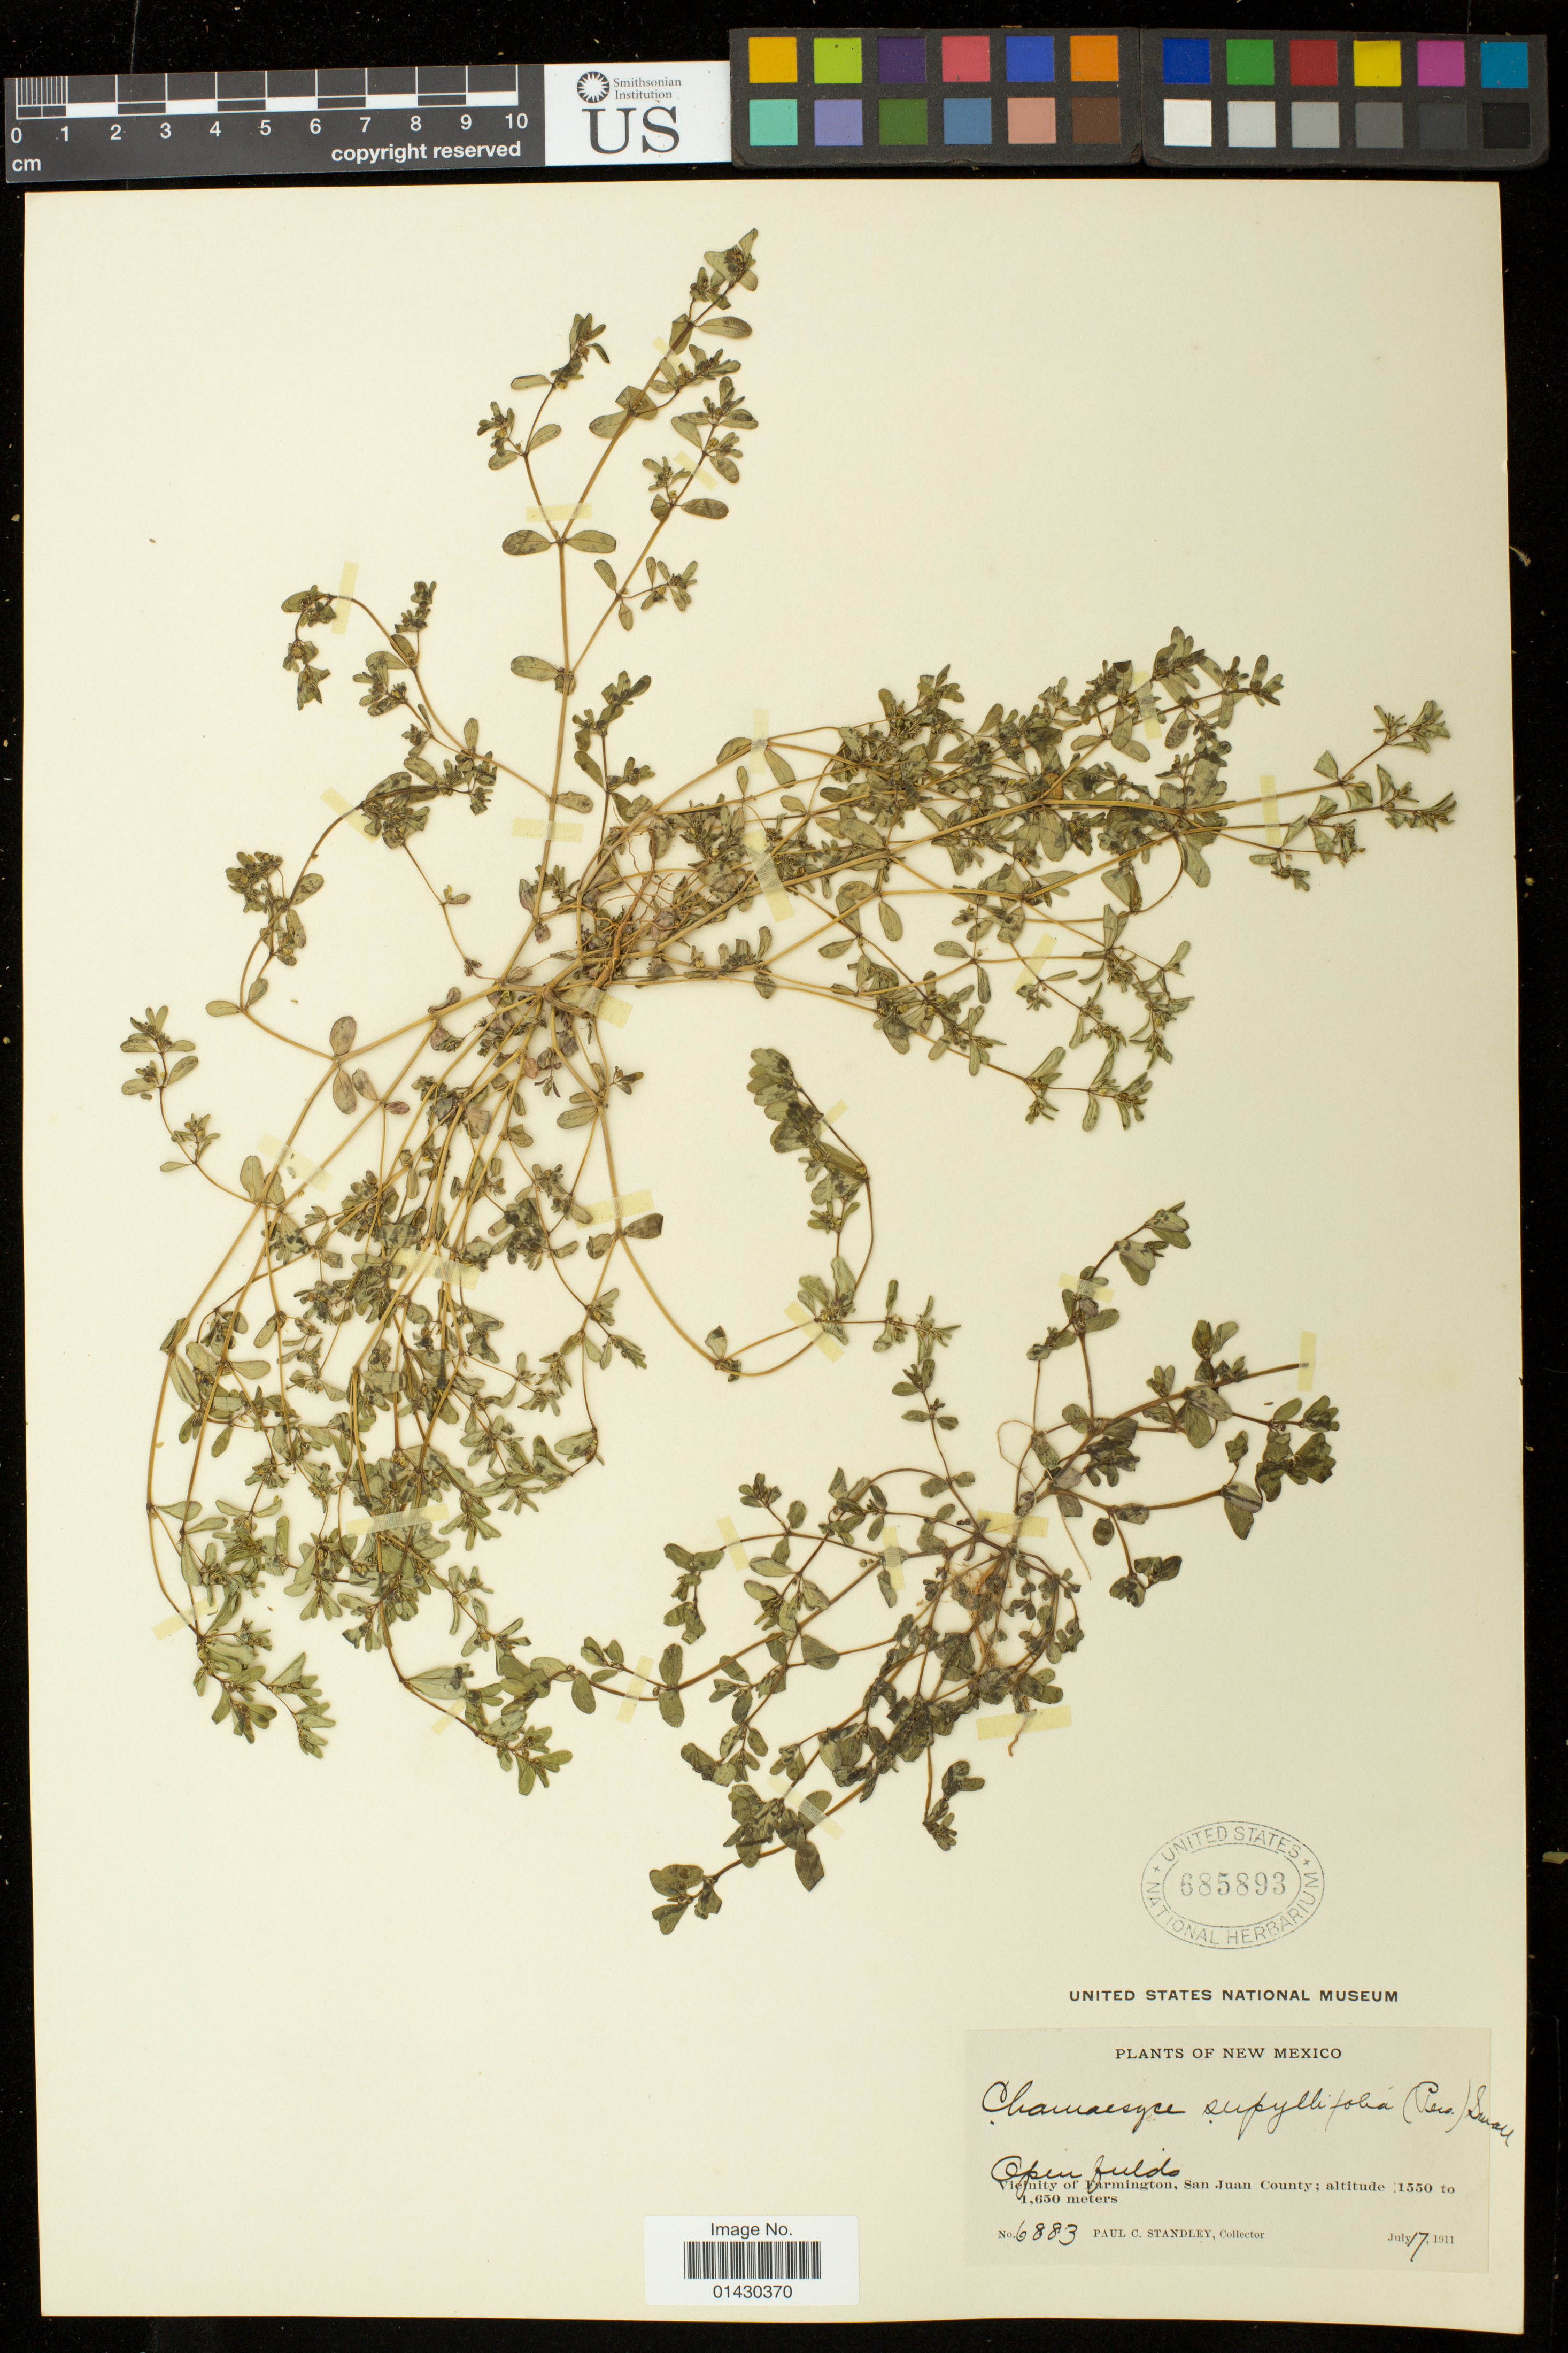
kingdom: Plantae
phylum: Tracheophyta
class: Magnoliopsida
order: Malpighiales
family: Euphorbiaceae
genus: Euphorbia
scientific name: Euphorbia serpillifolia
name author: Pers.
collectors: P. C. Standley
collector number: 6883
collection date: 1911-07-17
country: United States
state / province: New Mexico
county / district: San Juan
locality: Vicinity of Farmington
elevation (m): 1550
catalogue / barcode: US 685893